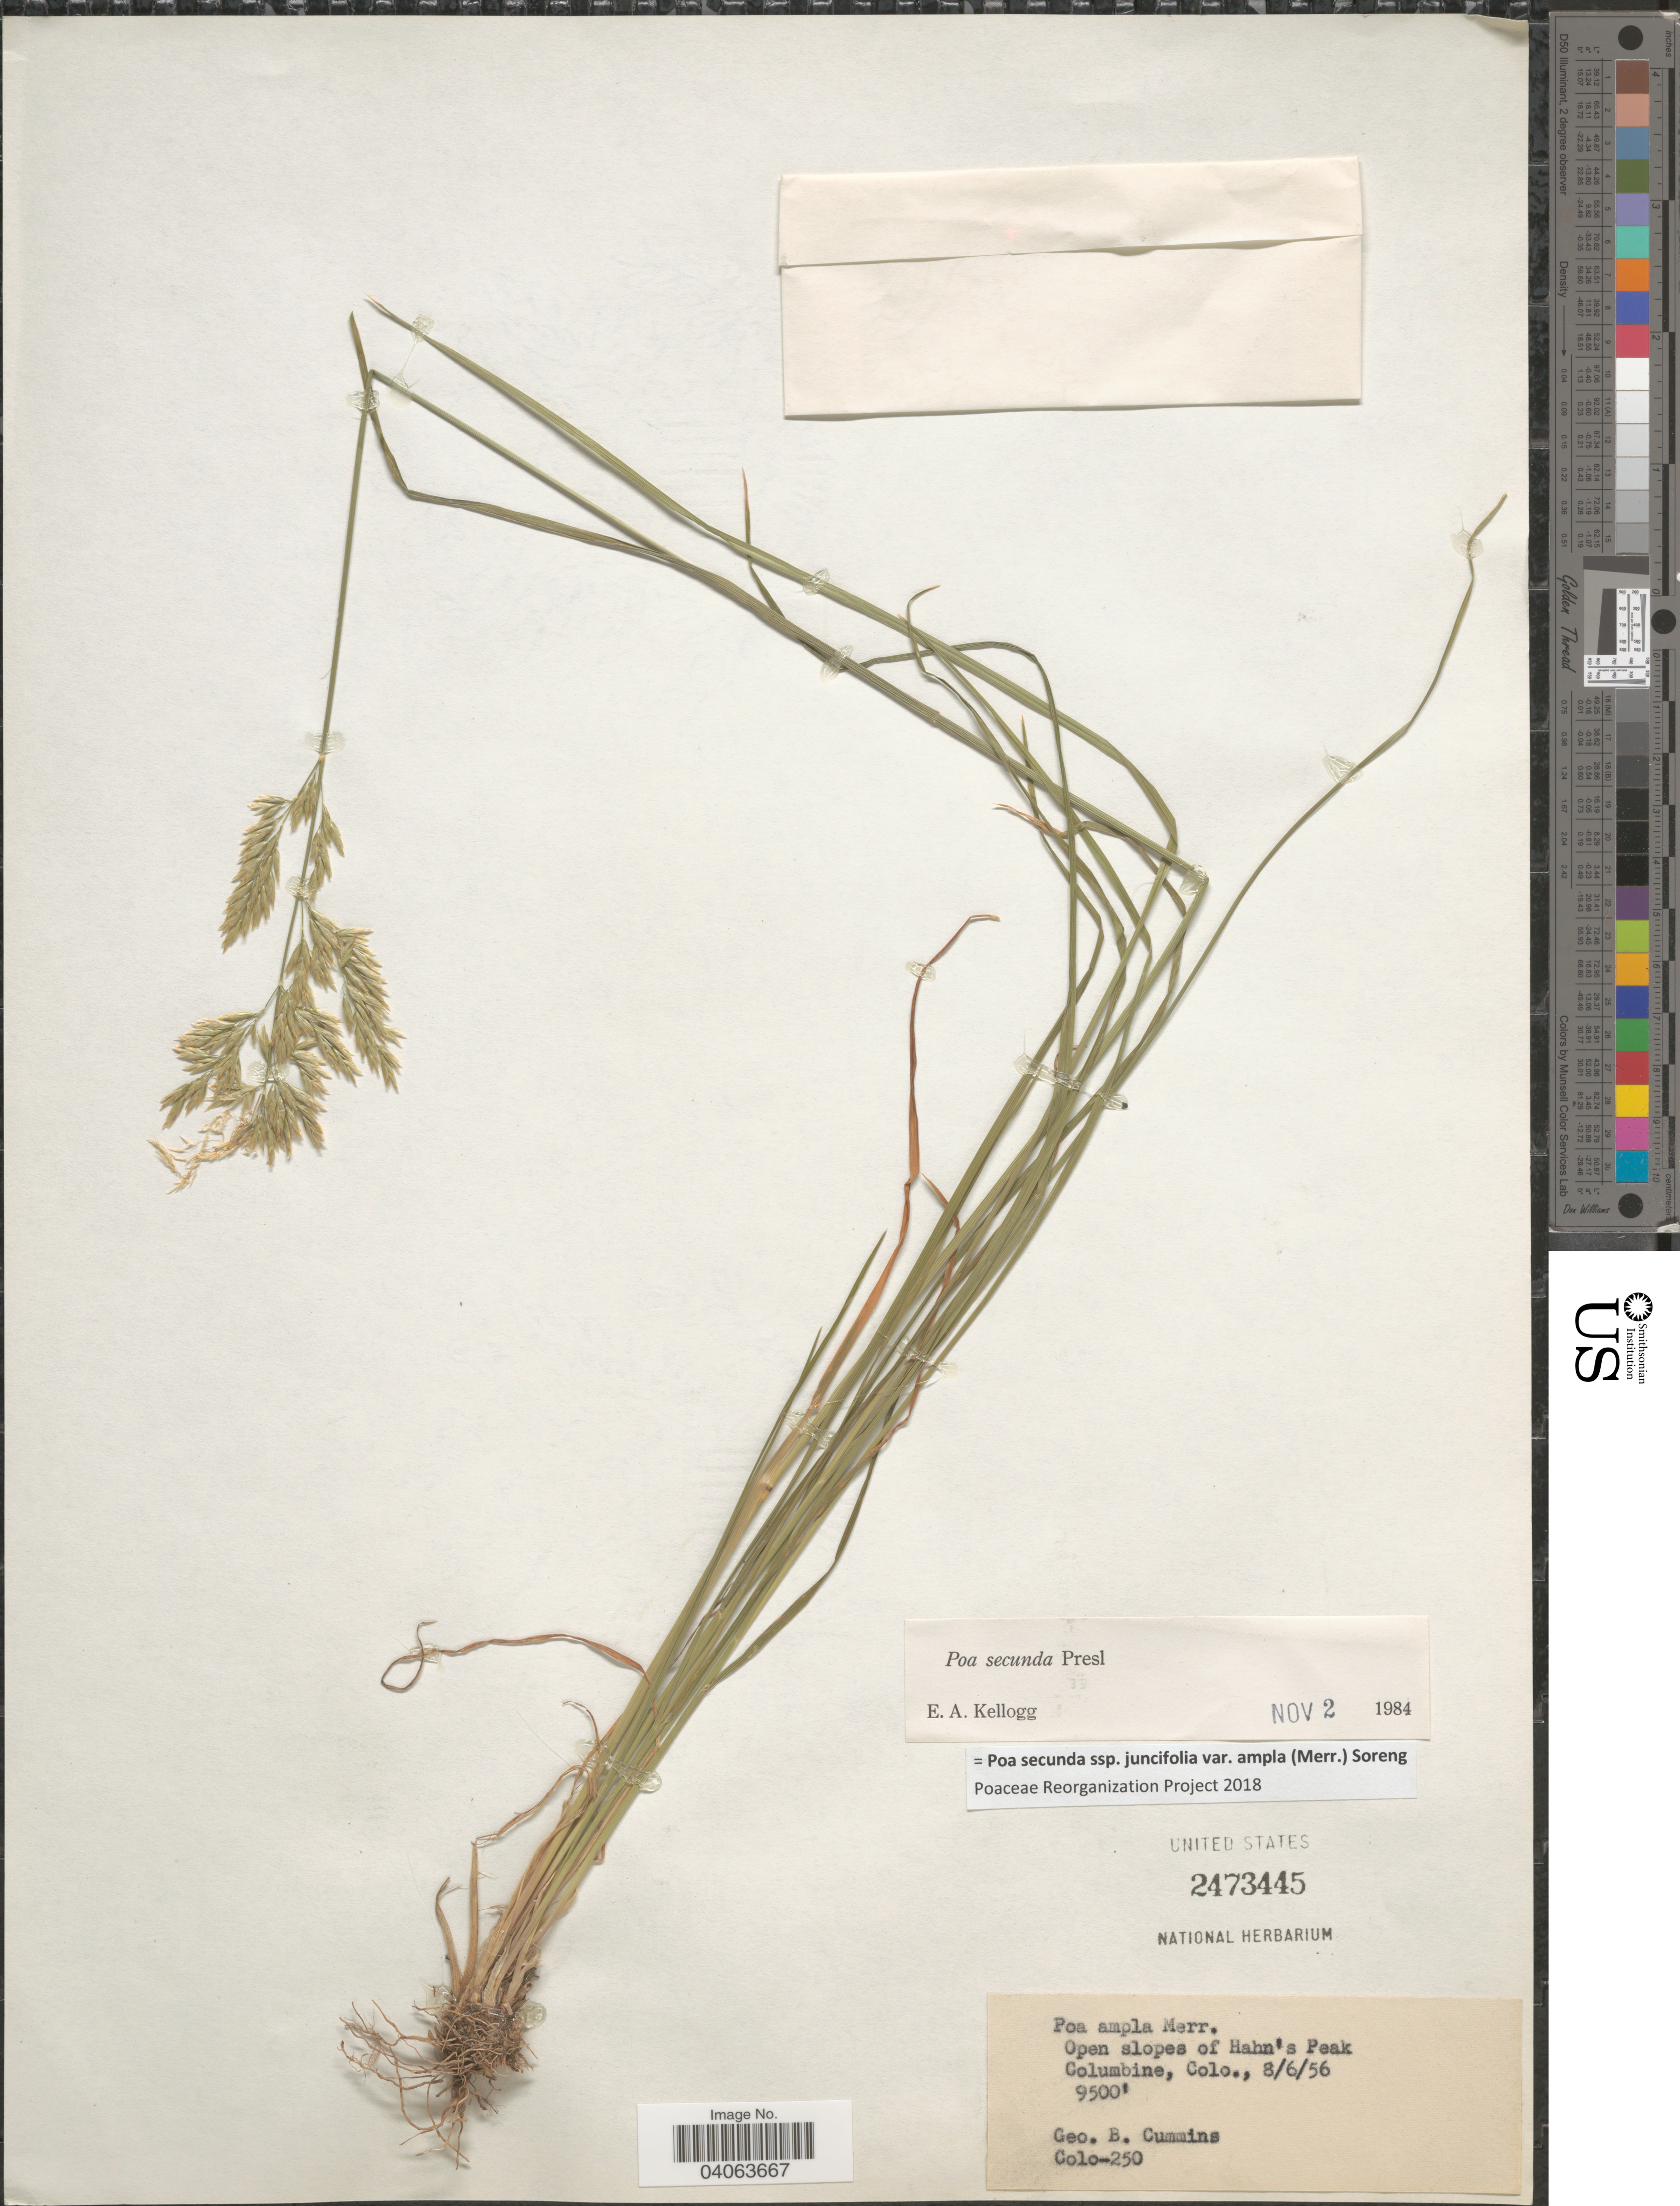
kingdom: Plantae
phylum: Tracheophyta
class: Liliopsida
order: Poales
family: Poaceae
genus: Poa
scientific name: Poa secunda subsp. juncifolia var. ampla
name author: (Merr.) Soreng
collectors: G. Cummins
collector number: Colo-250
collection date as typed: Transcribed d/m/y: 6/8/56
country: United States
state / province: Colorado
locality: Open slopes of Hahn's Peak, Columbine.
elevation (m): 2896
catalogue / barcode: US 2473445